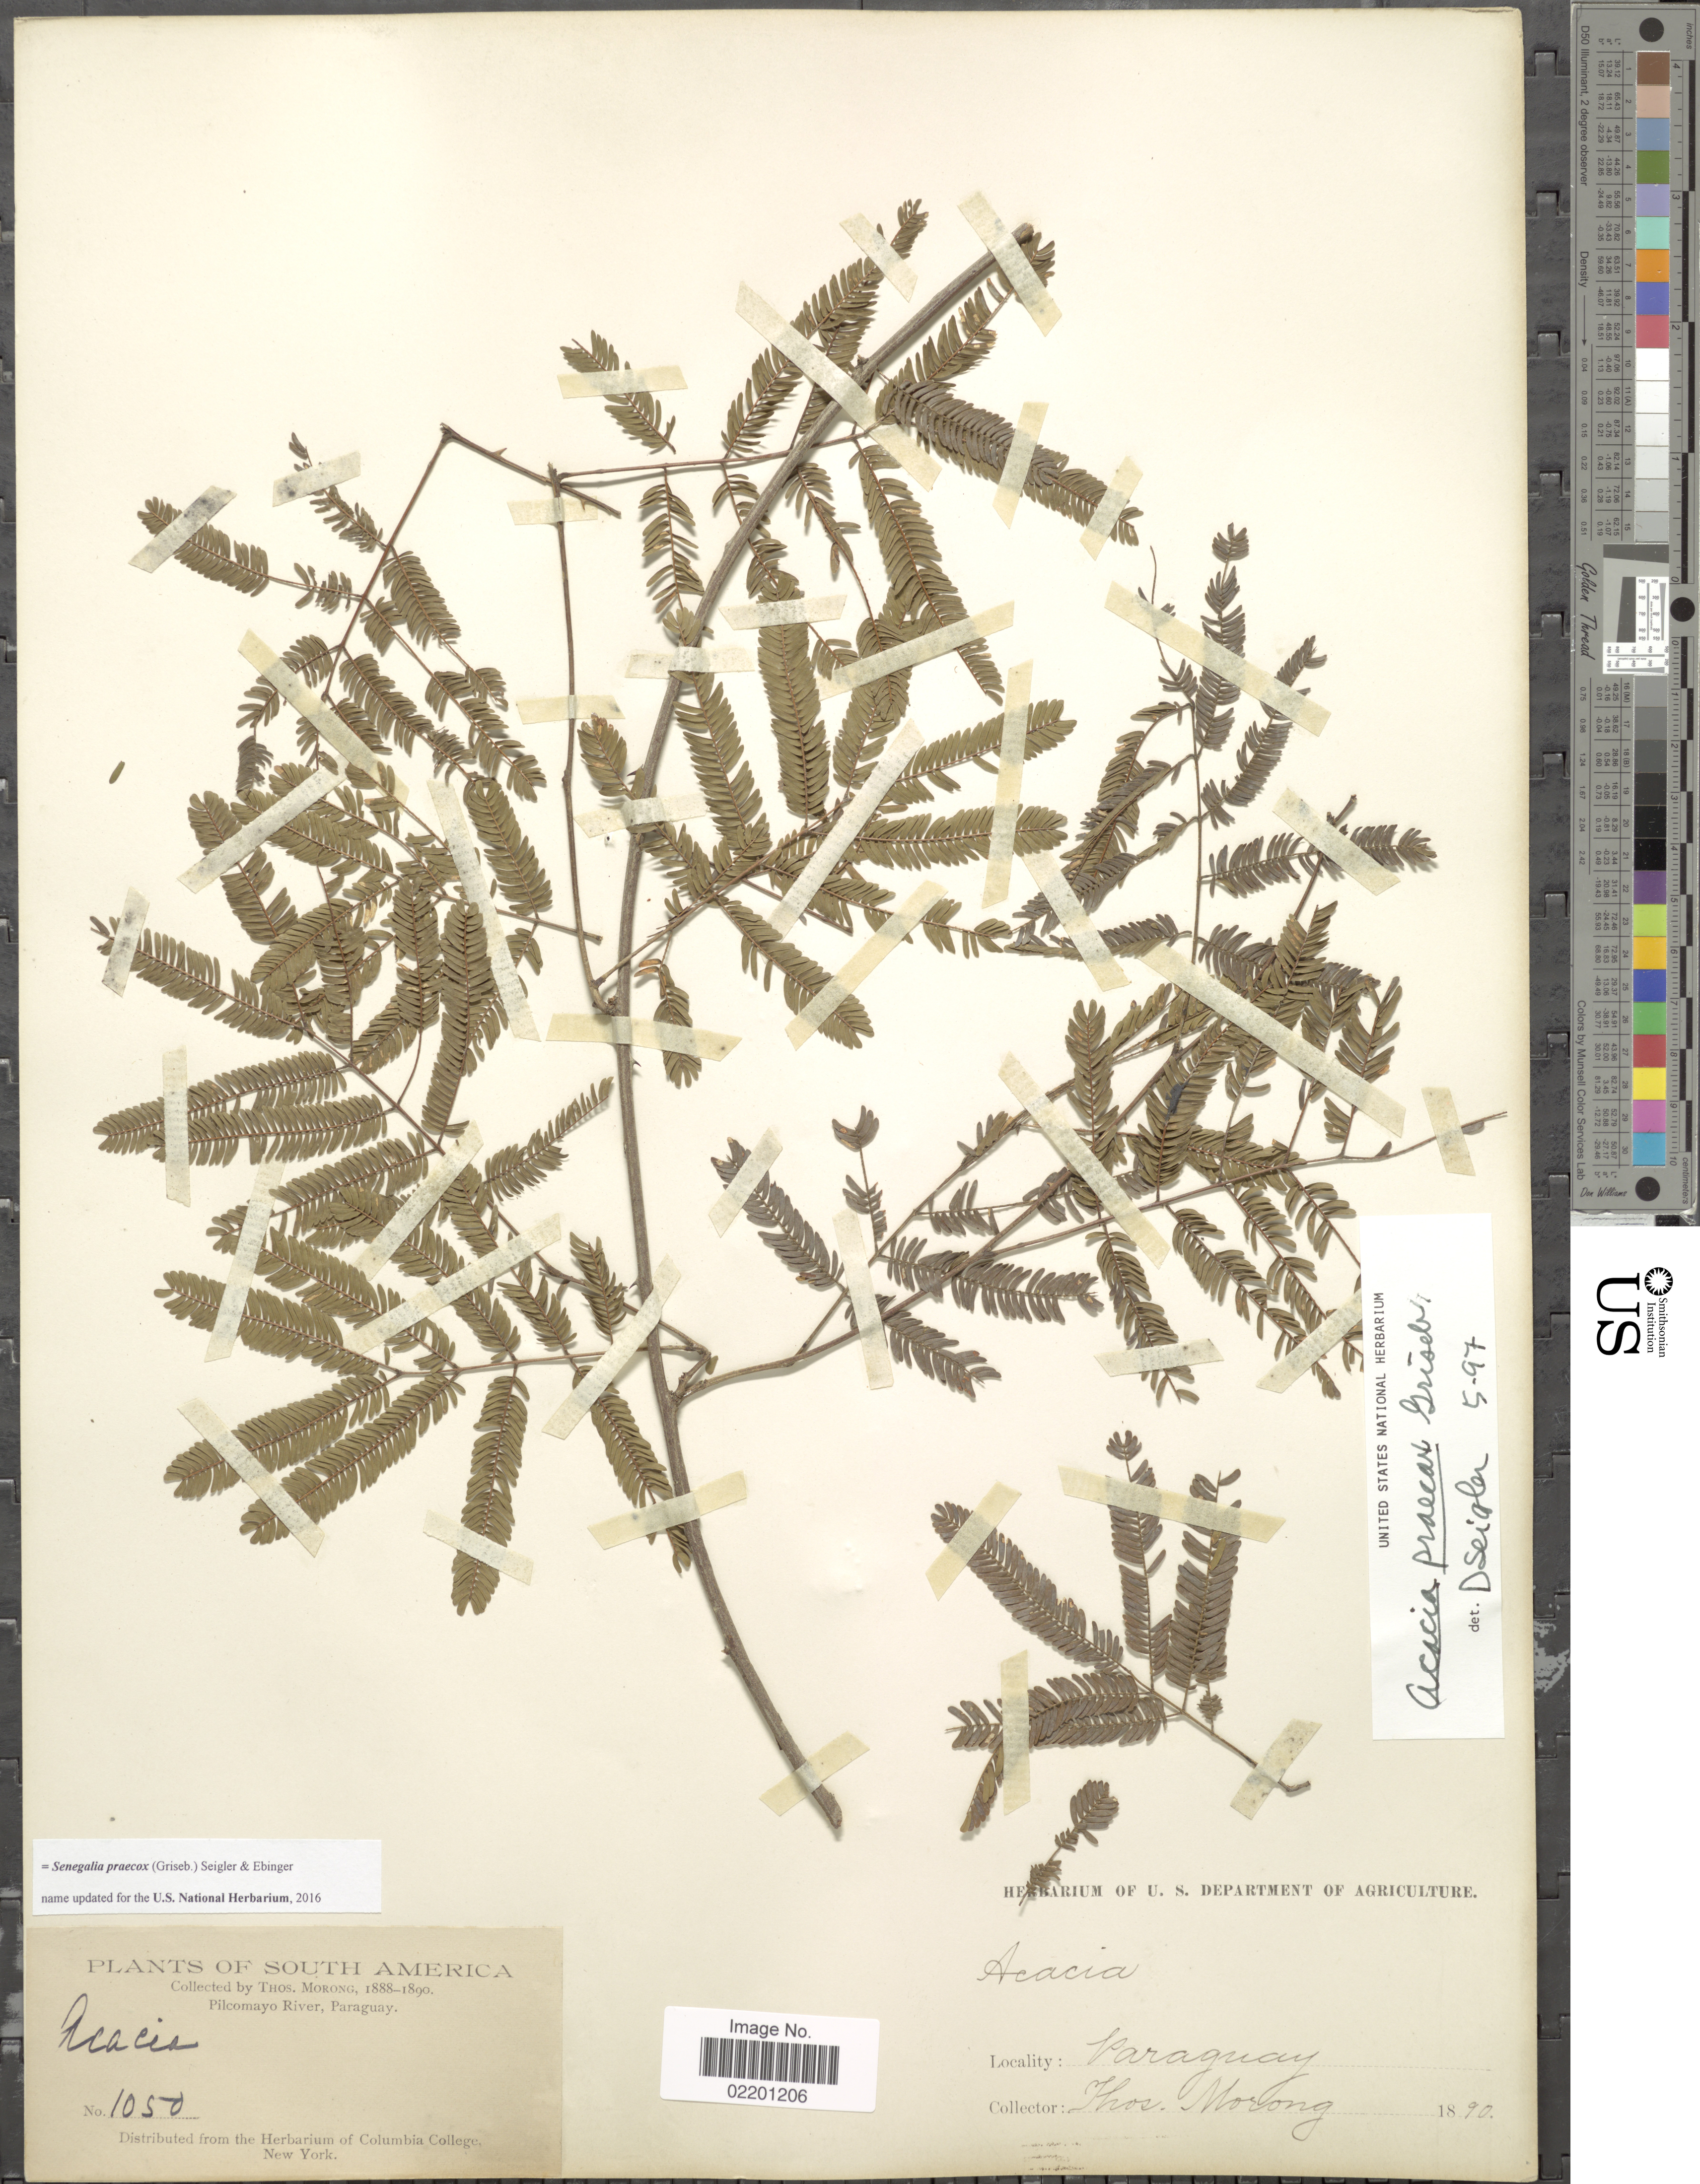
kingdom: Plantae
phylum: Tracheophyta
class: Magnoliopsida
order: Fabales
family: Fabaceae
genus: Senegalia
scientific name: Senegalia praecox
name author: (Griseb.) Seigler & Ebinger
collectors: ex herb. T. Morong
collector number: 1050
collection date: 1890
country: Paraguay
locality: Pilcomayo River